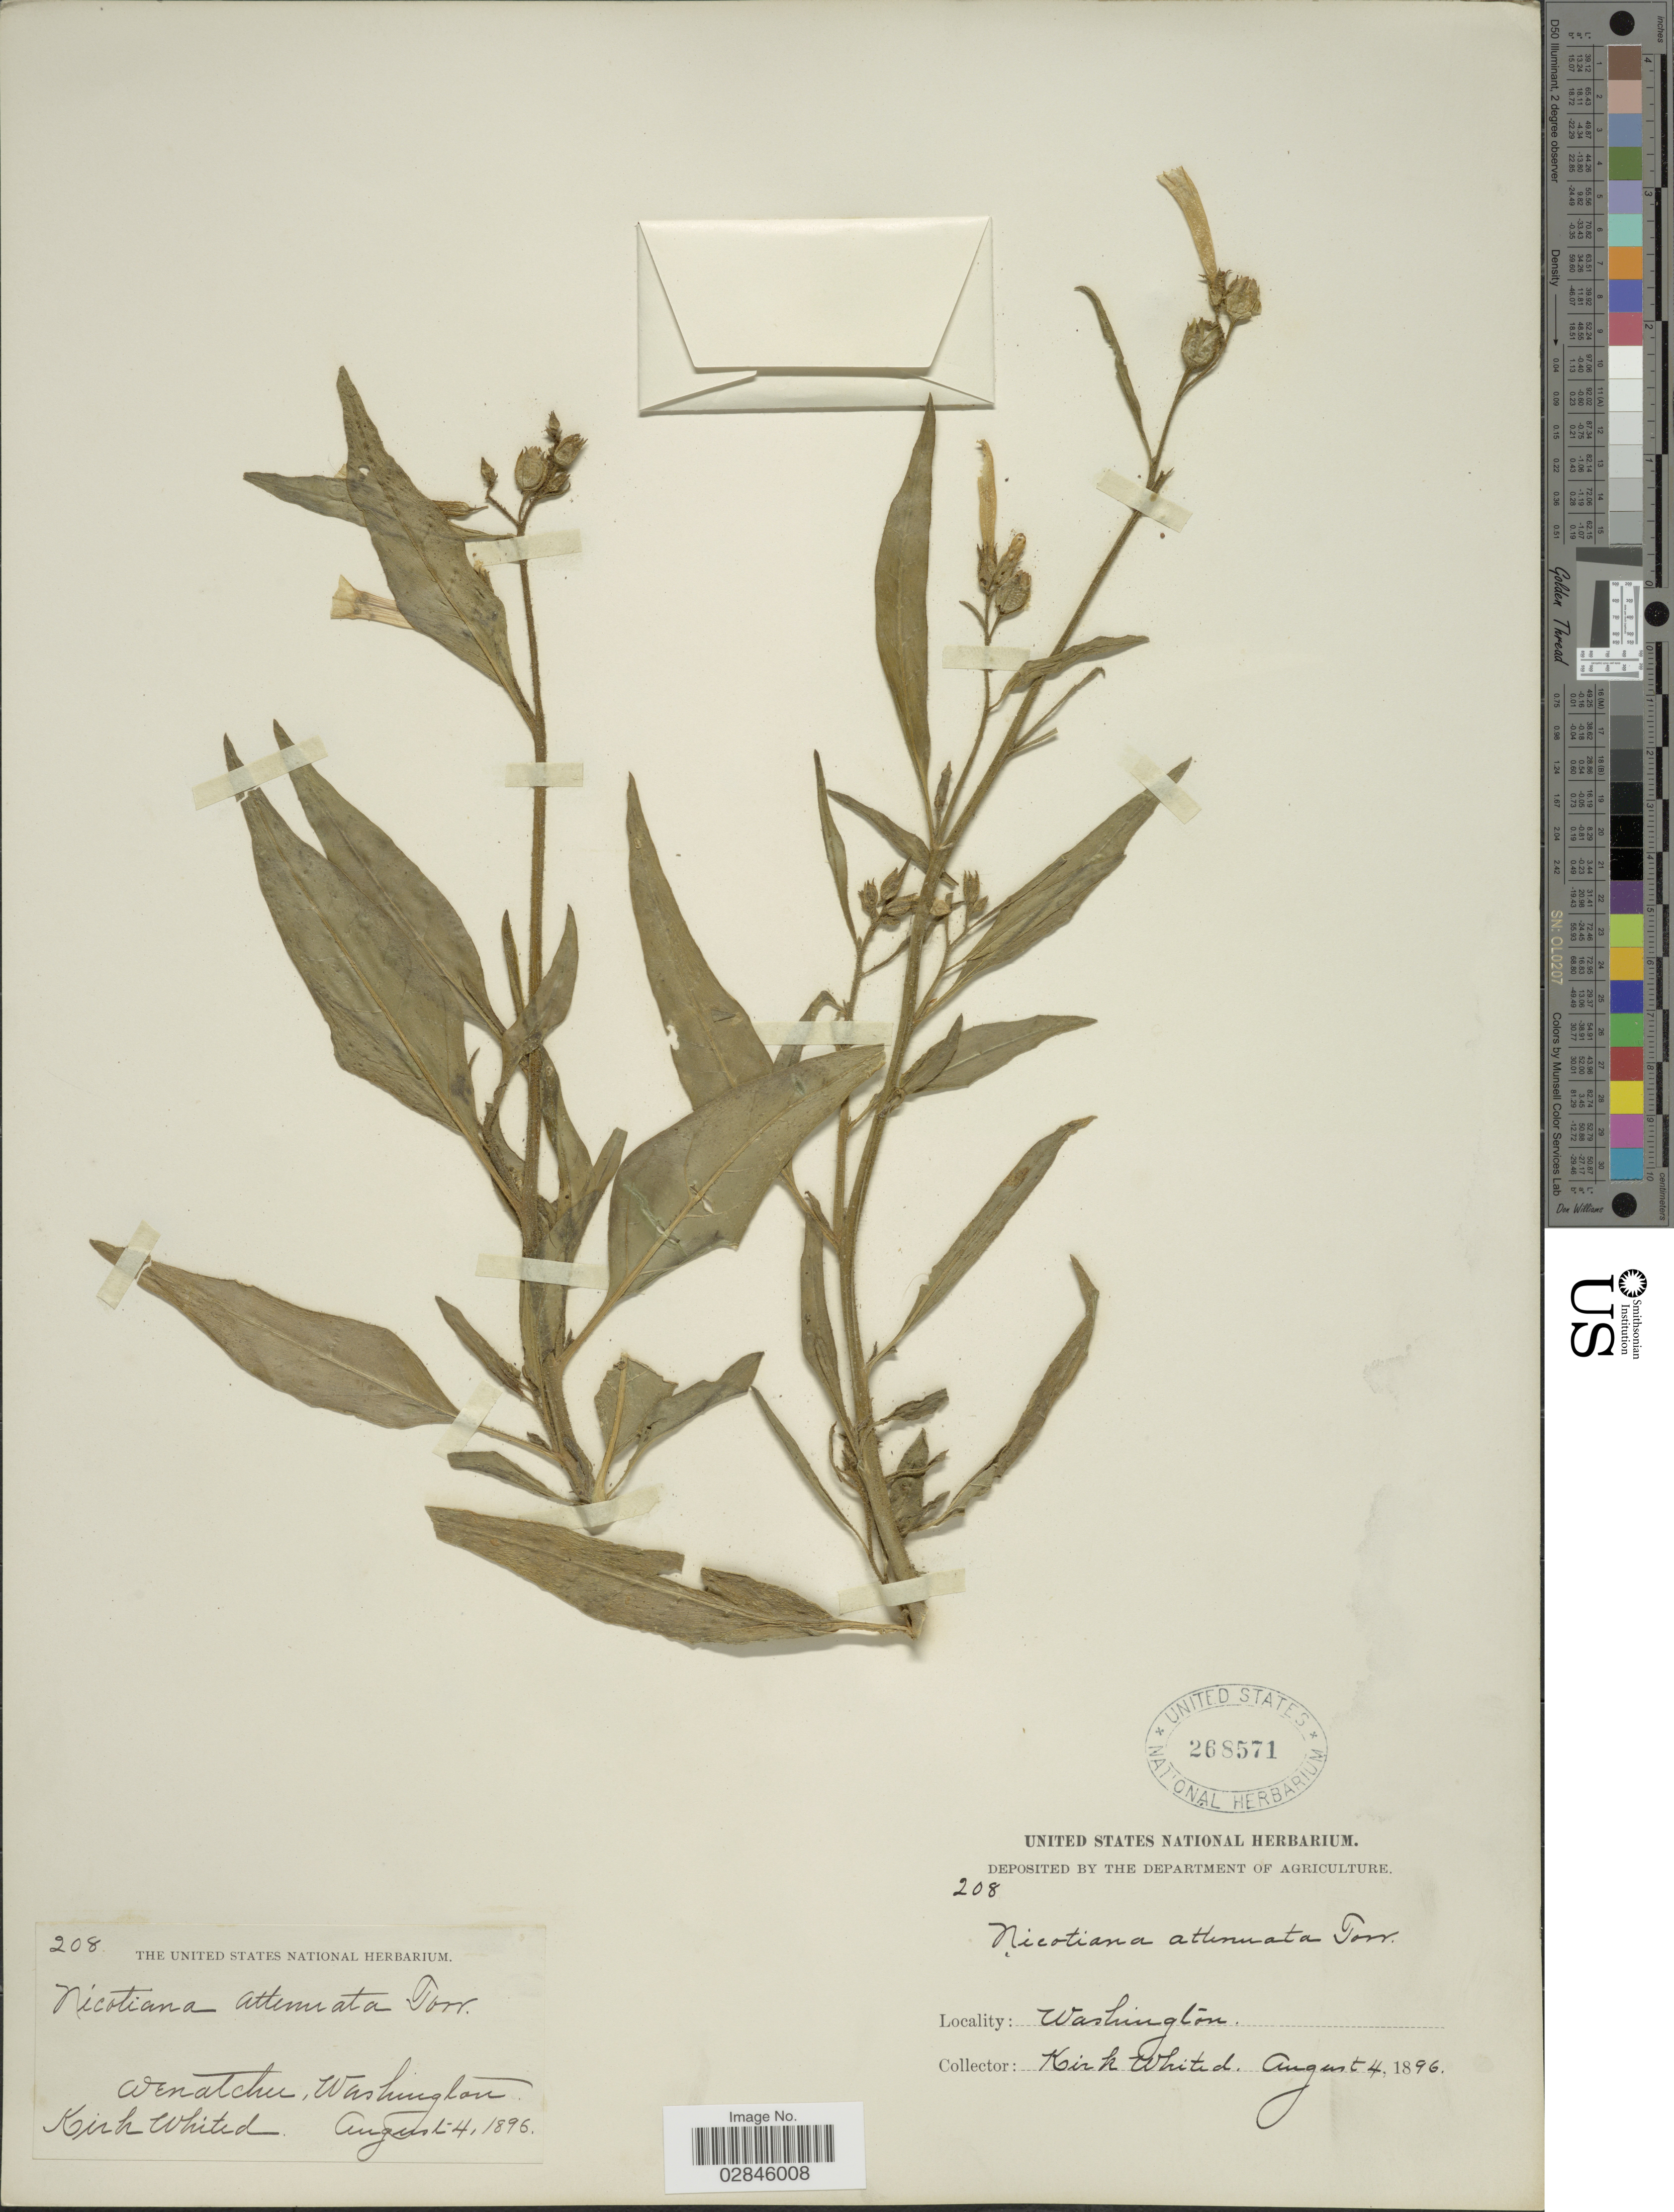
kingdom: Plantae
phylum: Tracheophyta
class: Magnoliopsida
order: Solanales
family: Solanaceae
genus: Nicotiana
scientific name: Nicotiana attenuata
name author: Torr. ex S. Watson in C. King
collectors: K. Whited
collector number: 208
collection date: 1896-08-04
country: United States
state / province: Washington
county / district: Chelan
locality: Wenatchee.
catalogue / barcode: US 268571